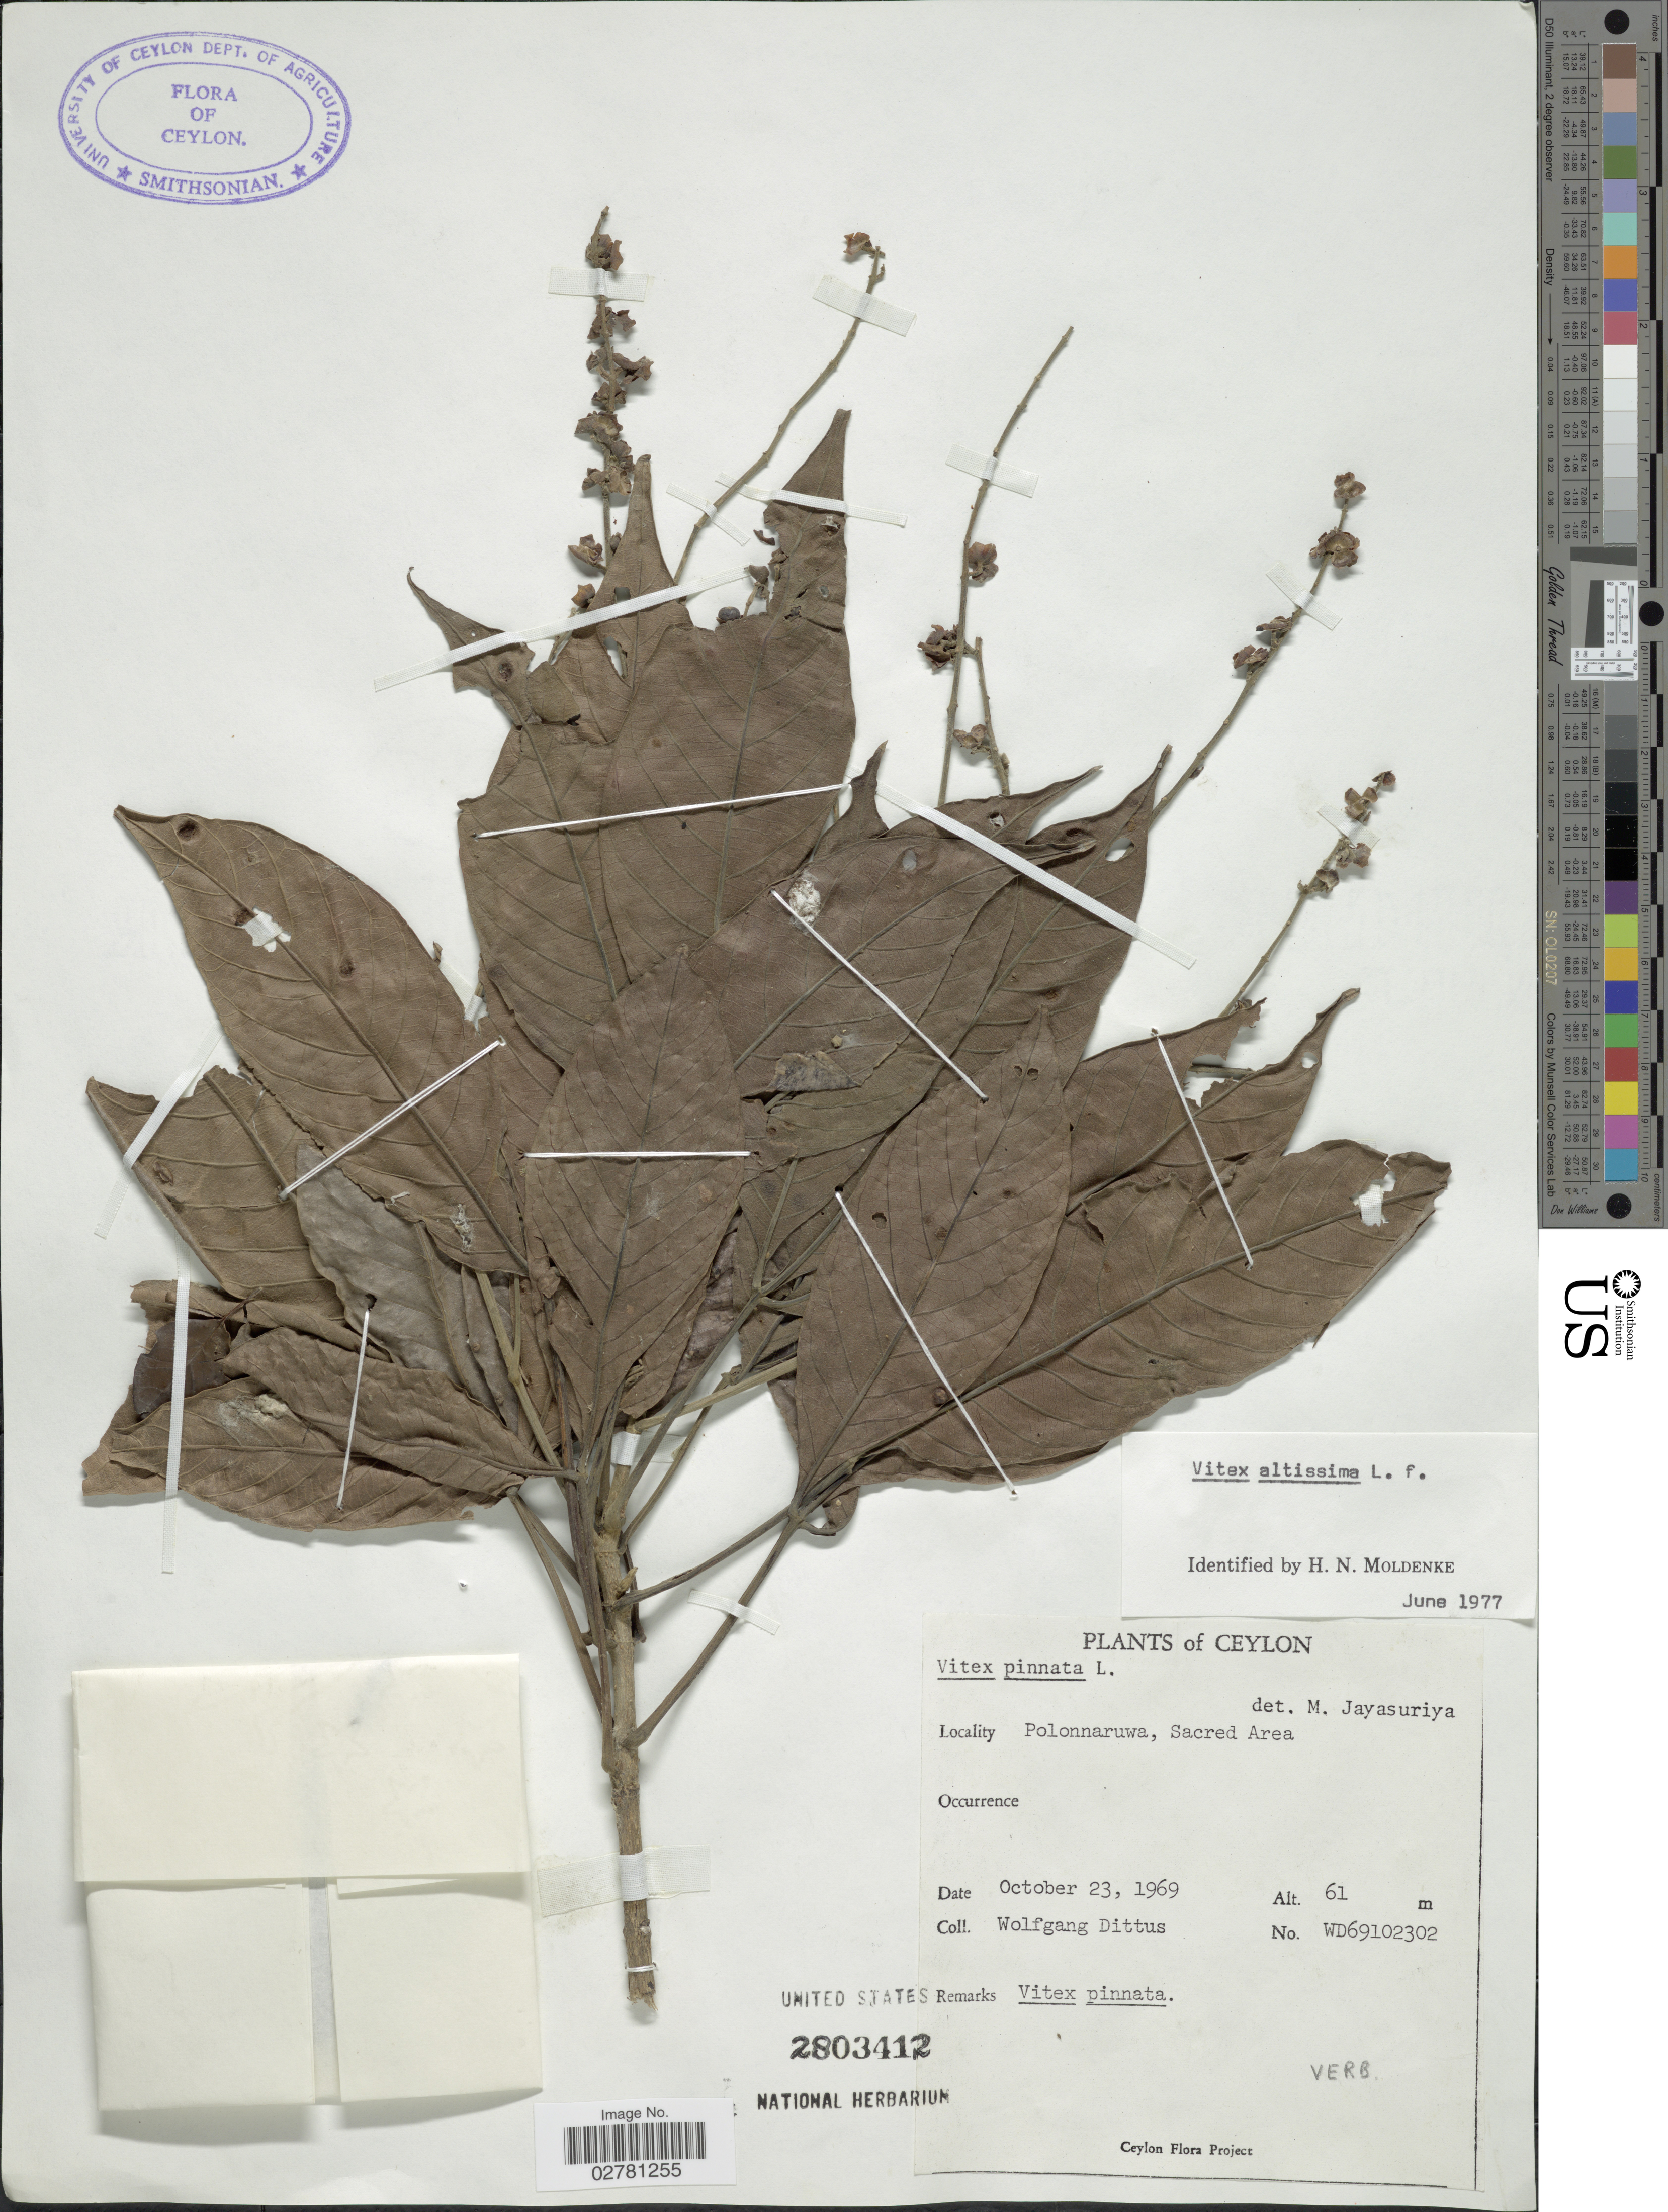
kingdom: Plantae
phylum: Tracheophyta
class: Magnoliopsida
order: Lamiales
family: Lamiaceae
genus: Vitex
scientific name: Vitex altissima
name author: L. f.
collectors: W. Dittus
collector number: WD69102302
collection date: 1969-10-23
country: Sri Lanka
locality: Ceylon. Polonnaruwa, Sacred Area.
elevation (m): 61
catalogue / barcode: US 2803412